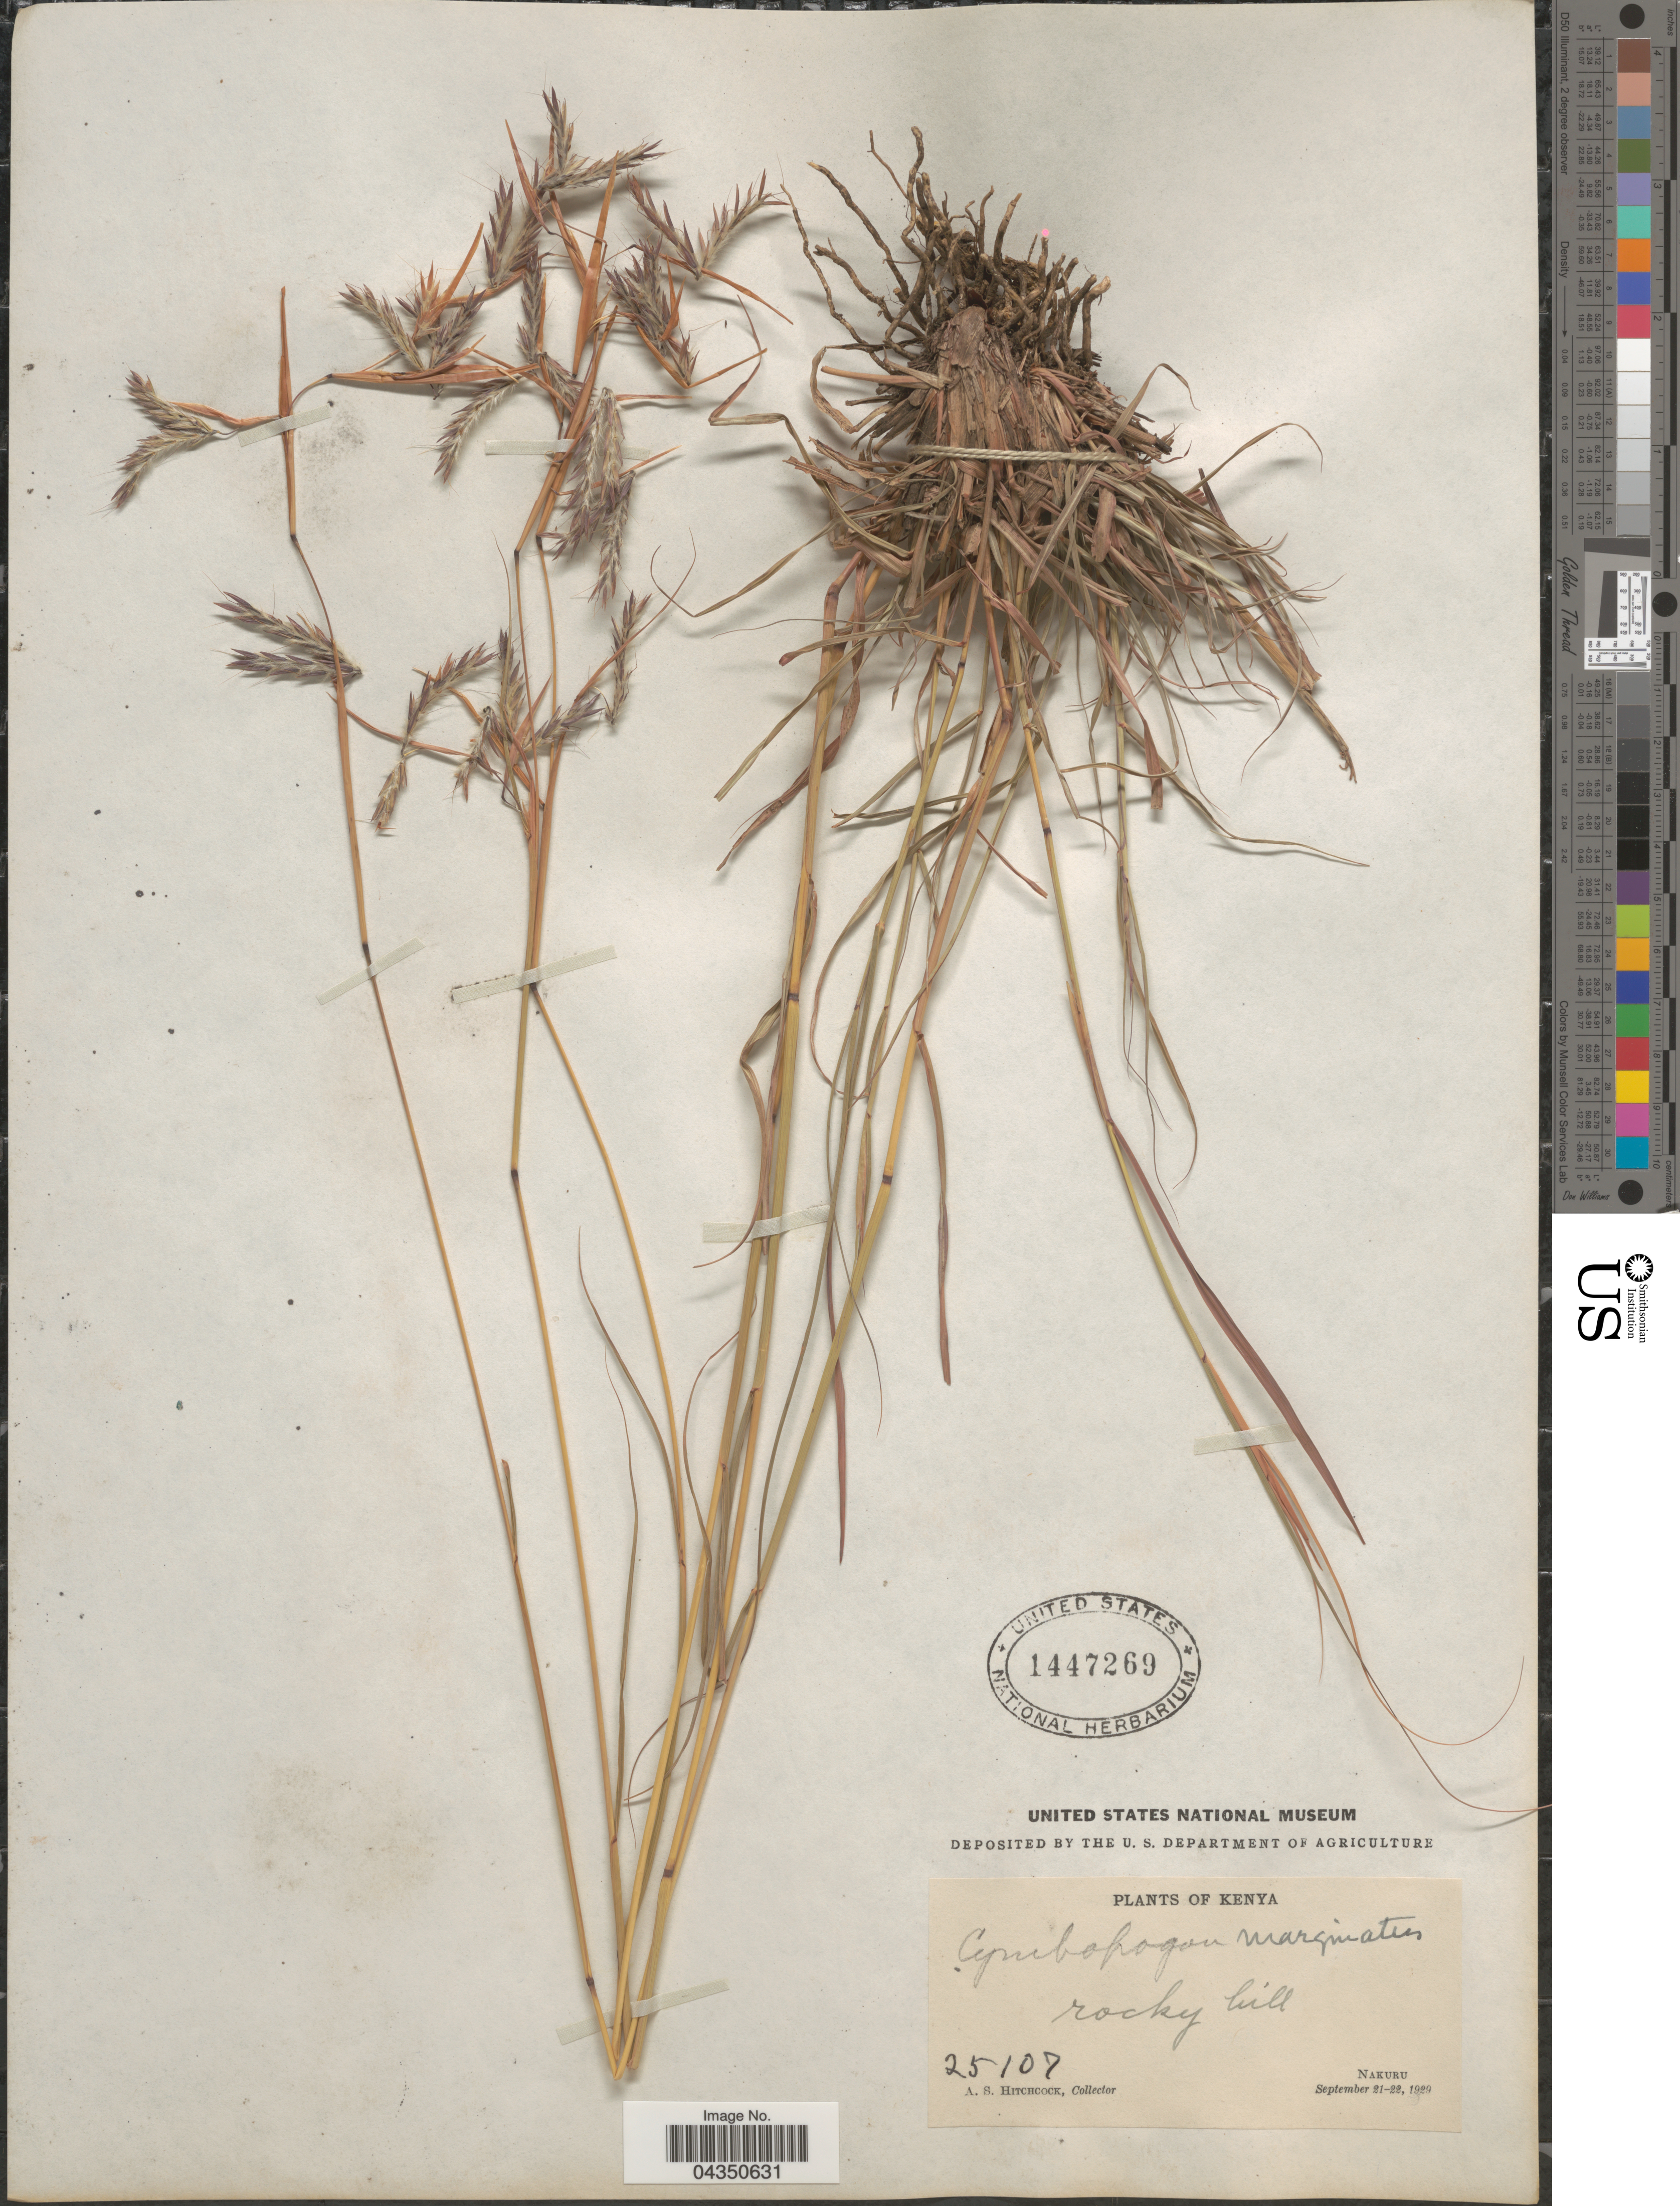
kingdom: Plantae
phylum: Tracheophyta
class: Liliopsida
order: Poales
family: Poaceae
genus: Cymbopogon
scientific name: Cymbopogon nardus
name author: (L.) Rendle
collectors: A. S. Hitchcock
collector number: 25107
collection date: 1929-09-21/1929-09-22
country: Kenya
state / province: Nakuru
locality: Rocky hill.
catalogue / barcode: US 1447269